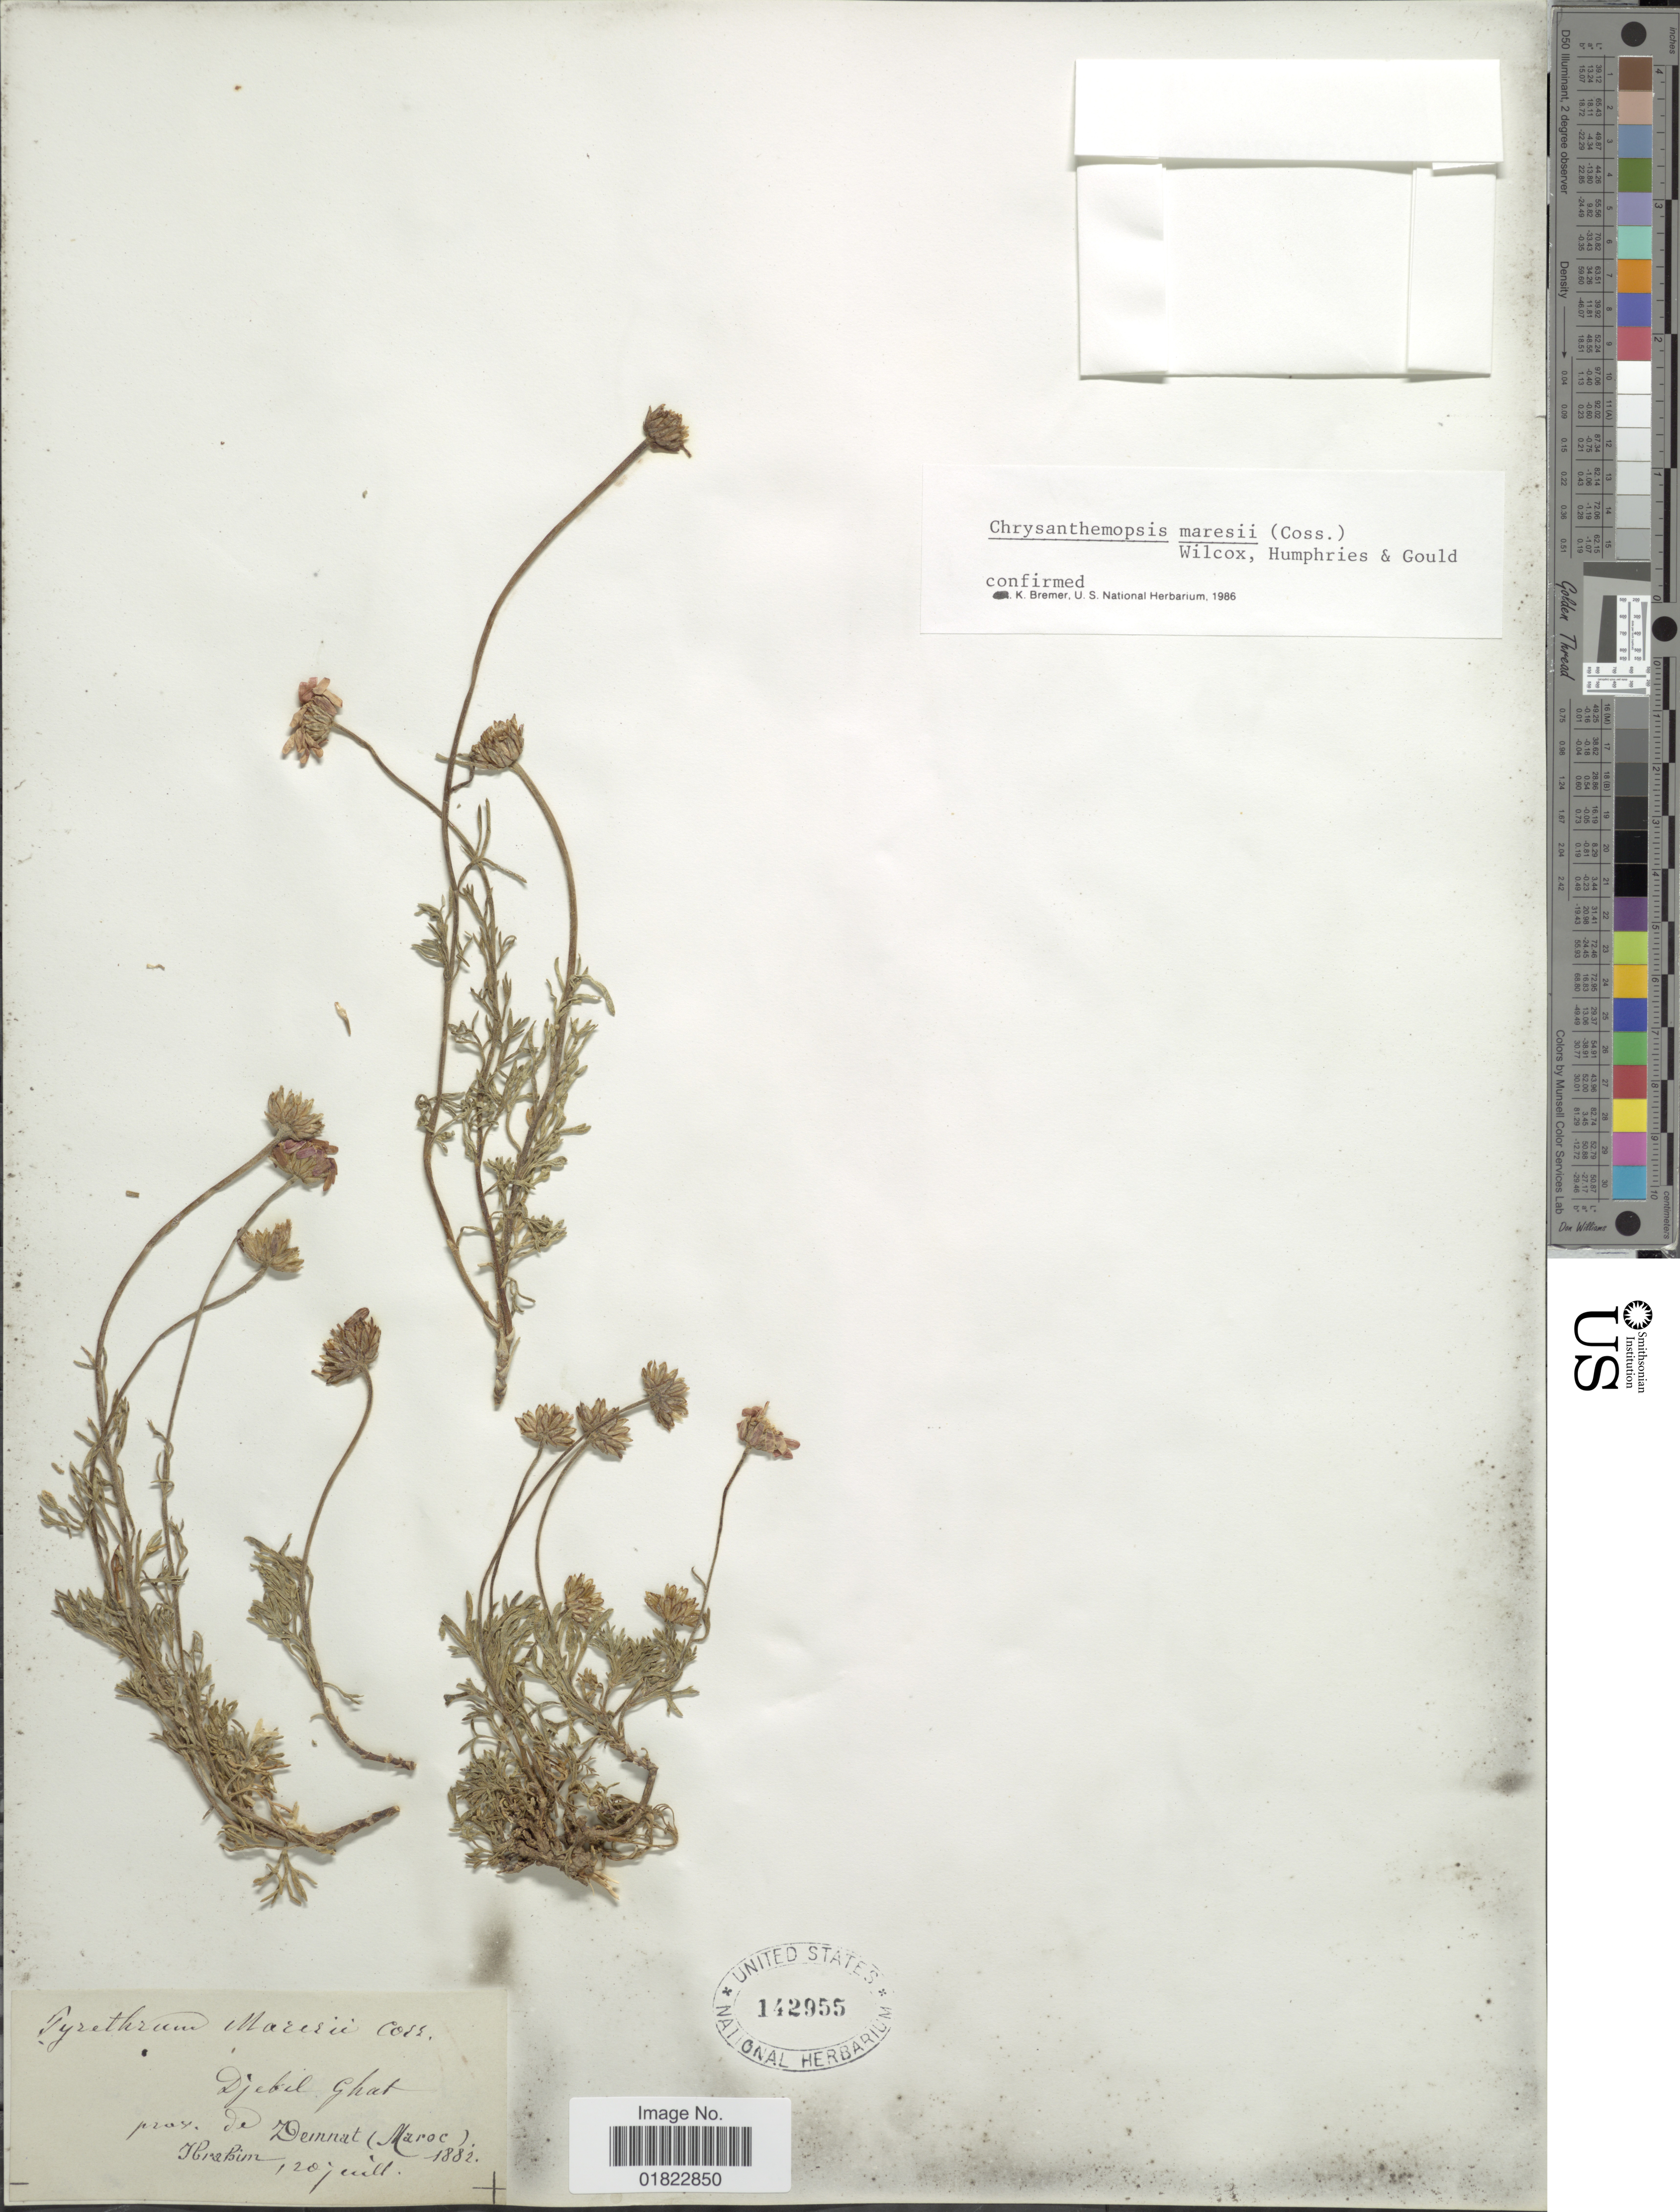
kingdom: Plantae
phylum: Tracheophyta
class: Magnoliopsida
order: Asterales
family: Asteraceae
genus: Chrysanthemum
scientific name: Chrysanthemum maresii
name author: (Brot.) B.H. Wilcox et al.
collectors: -. Ibrahim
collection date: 1882-07-20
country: Morocco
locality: Prov. de Demnota (Maroc)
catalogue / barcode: US 142955